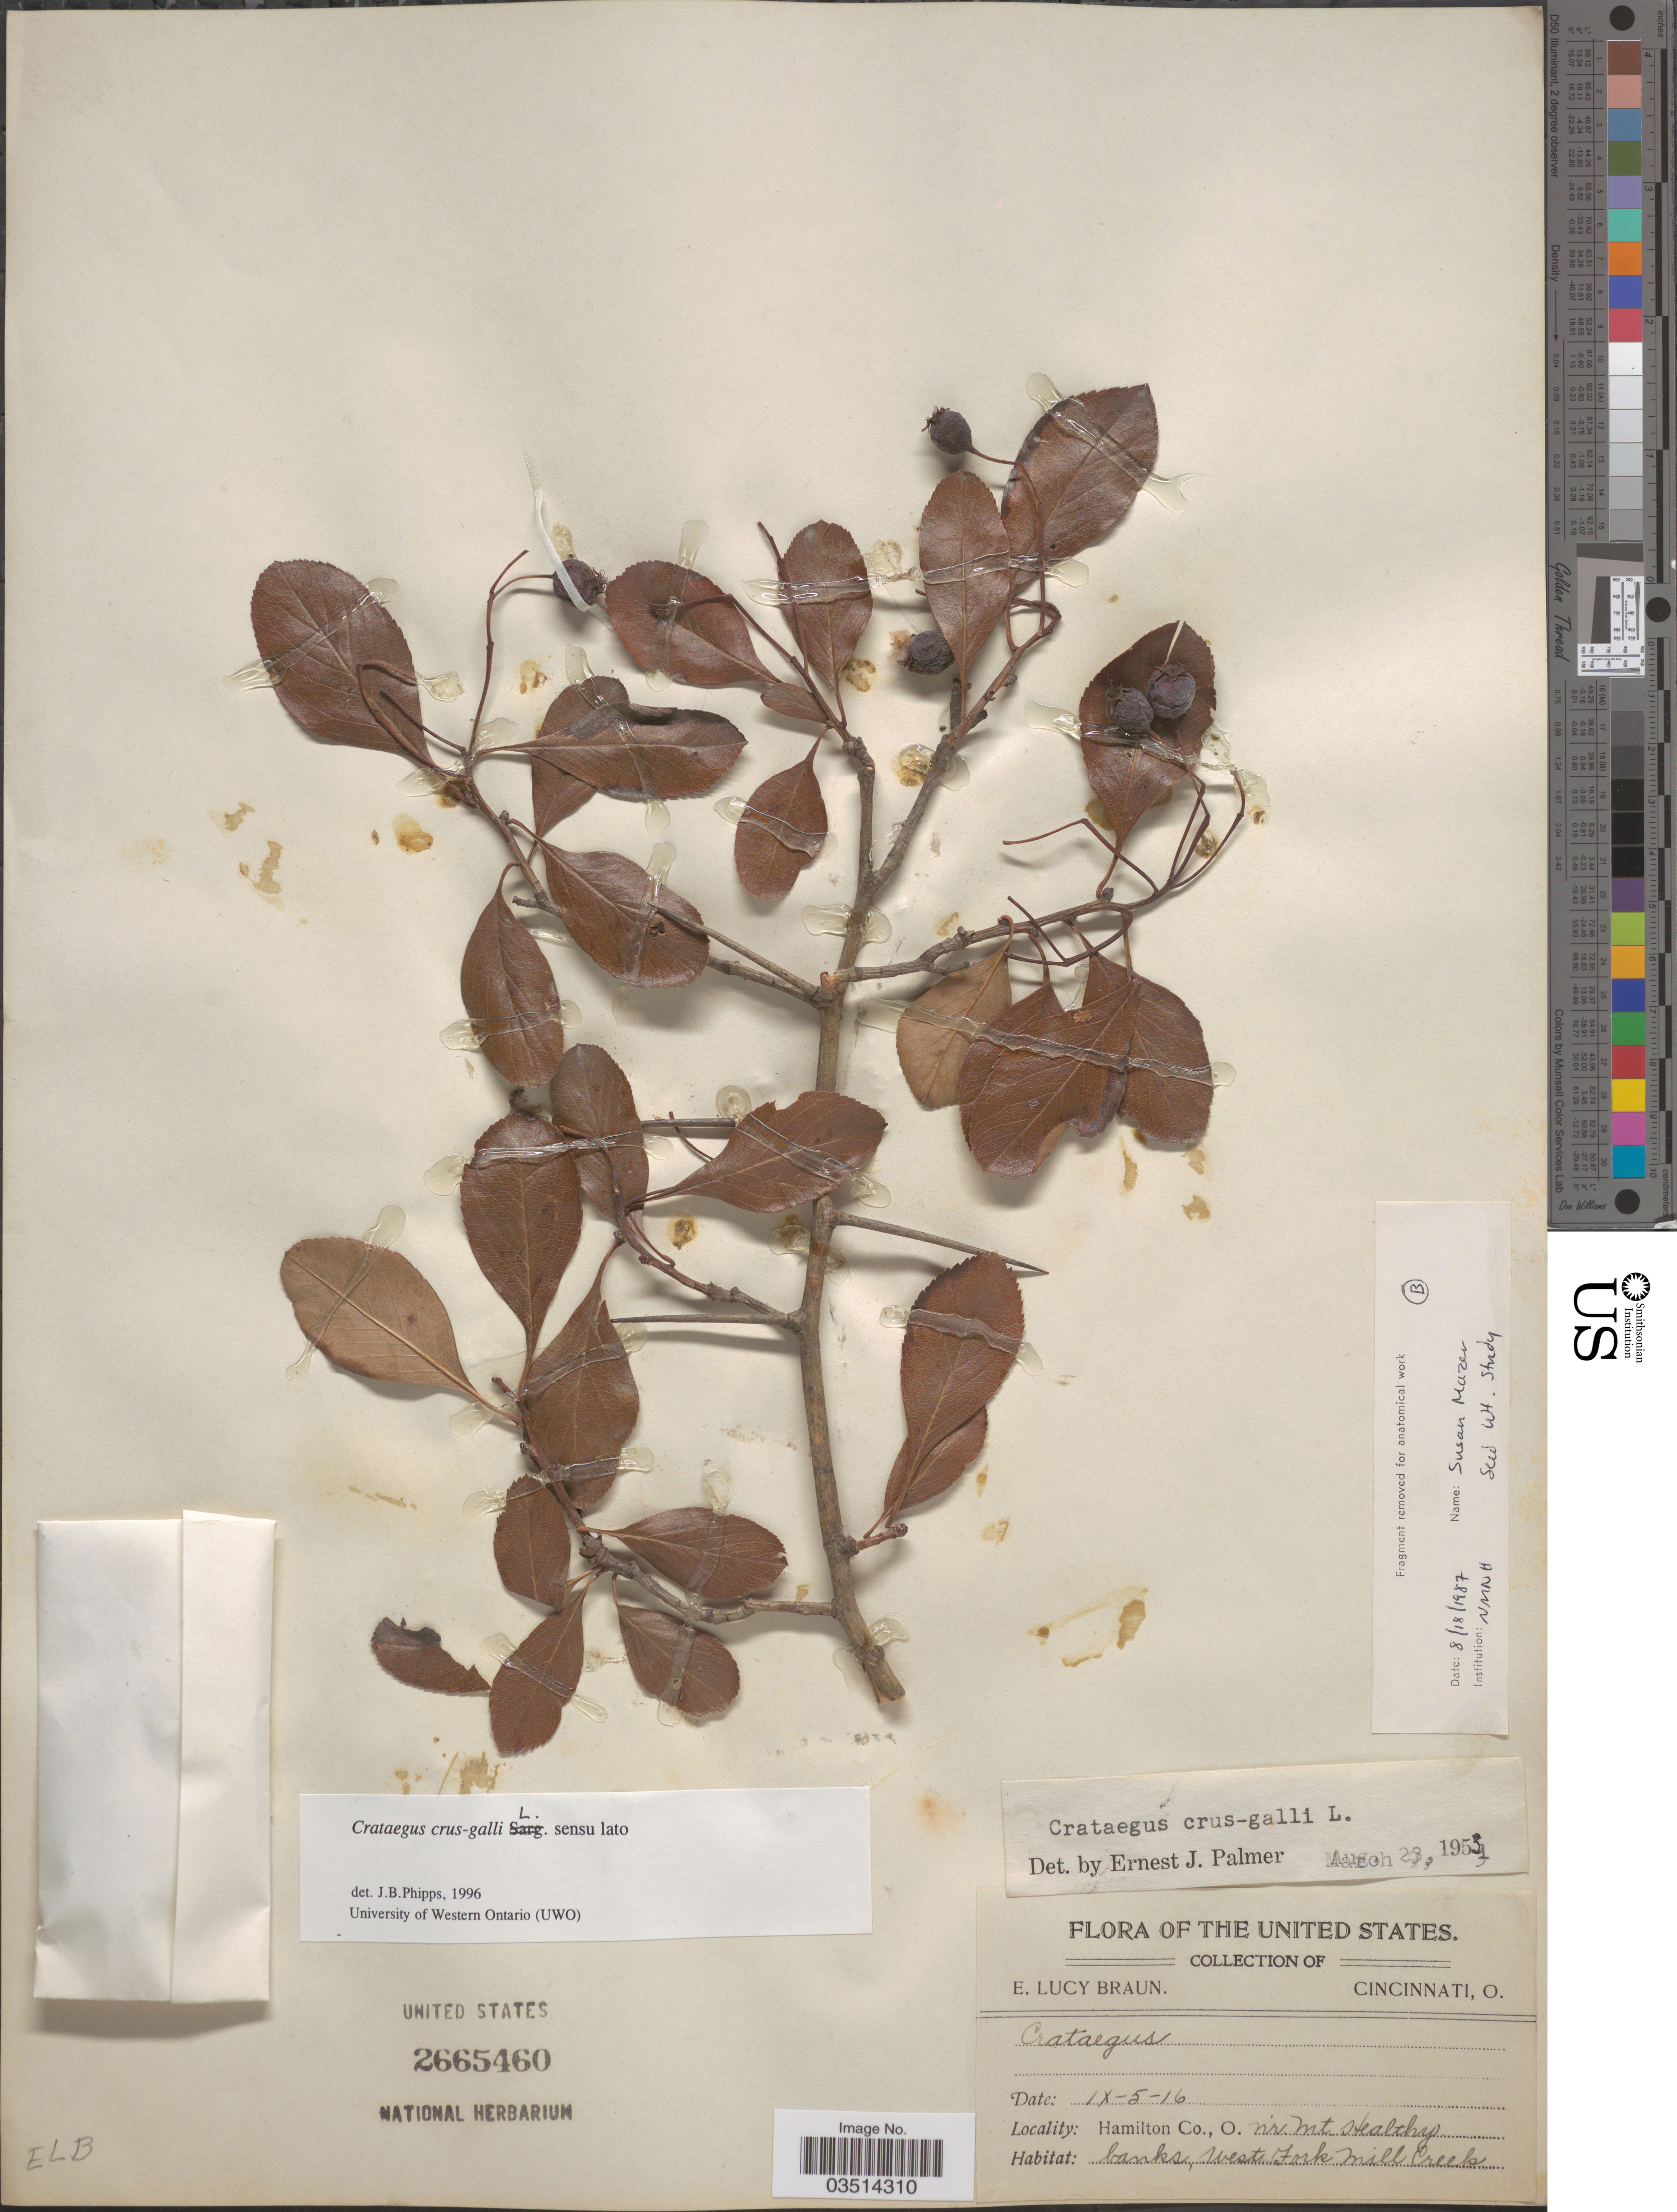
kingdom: Plantae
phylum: Tracheophyta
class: Magnoliopsida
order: Rosales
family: Rosaceae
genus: Crataegus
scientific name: Crataegus crus-galli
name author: L.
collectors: E. L. Braun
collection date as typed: Transcribed d/m/y: 5/9/16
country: United States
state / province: Ohio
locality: Hamilton Co. n'r Mt Stealthy. Banks, West Fork Mill Creek.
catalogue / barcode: US 2665460